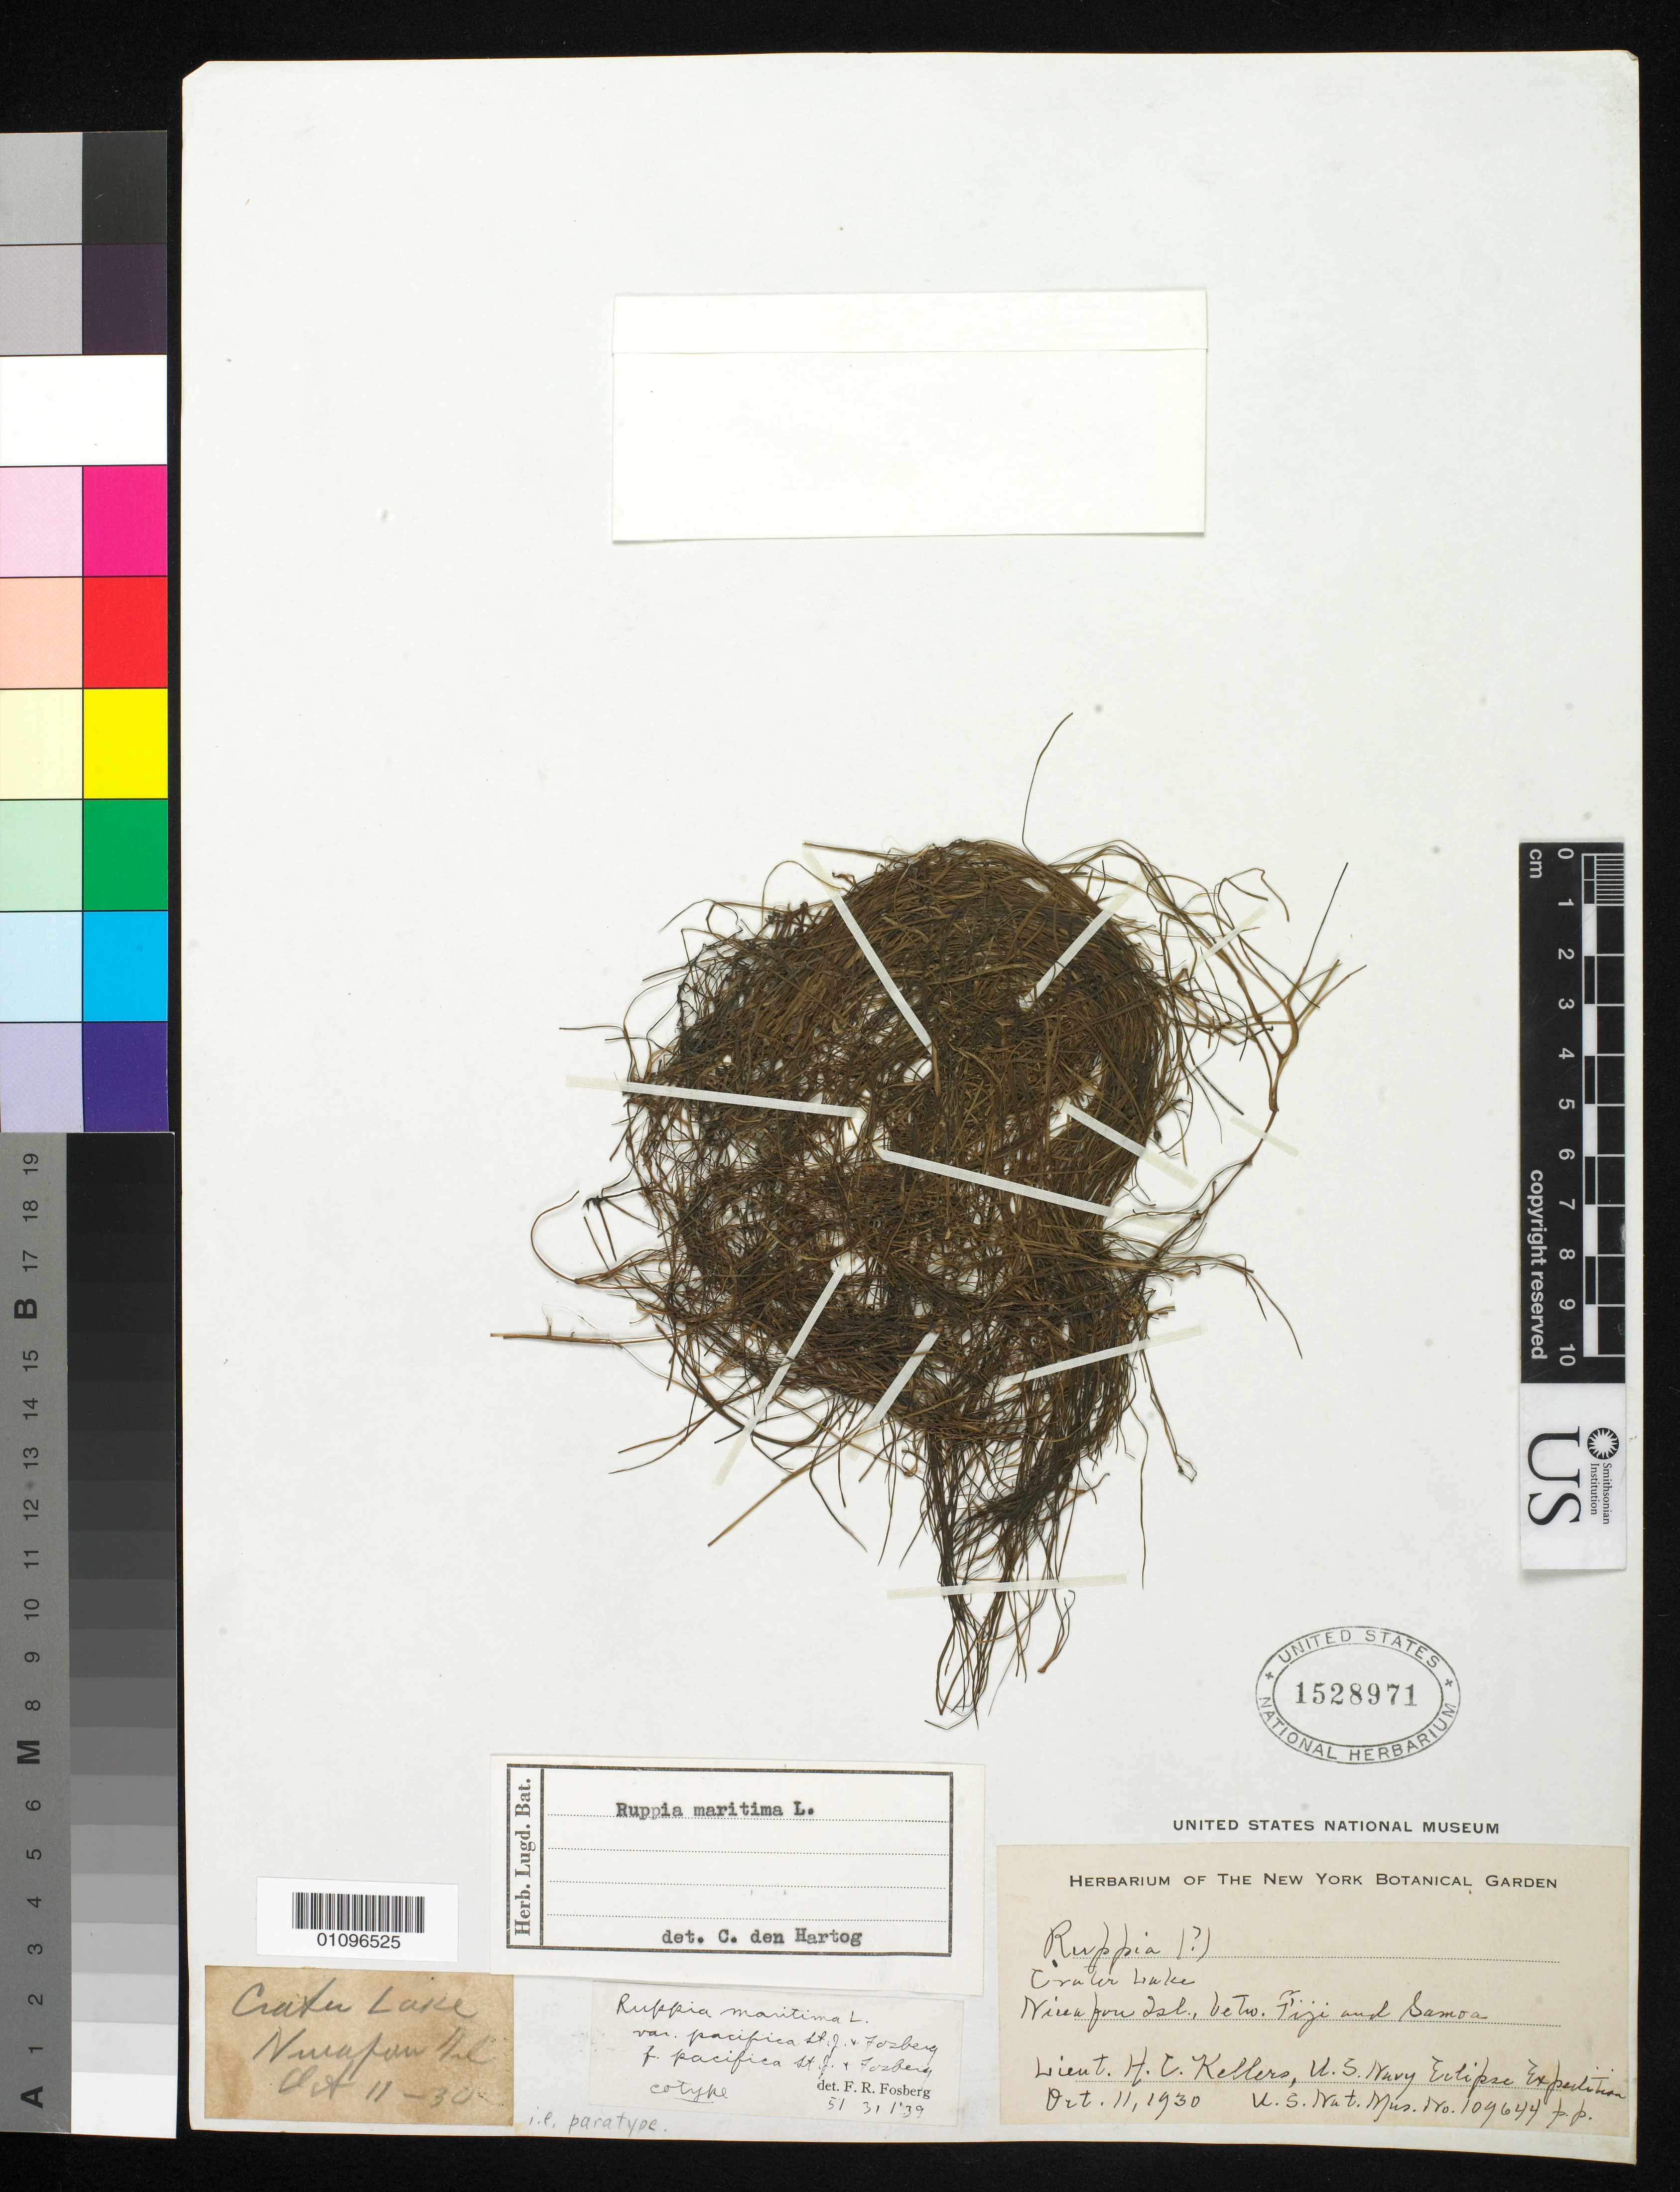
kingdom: Plantae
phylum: Tracheophyta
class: Liliopsida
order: Alismatales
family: Ruppiaceae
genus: Ruppia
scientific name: Ruppia maritima var. pacifica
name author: H. St. John & Fosberg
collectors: H. Kellers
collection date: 1930-10-11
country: Tonga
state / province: Tonga Outliers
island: Niuafoou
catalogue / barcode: US 1528971